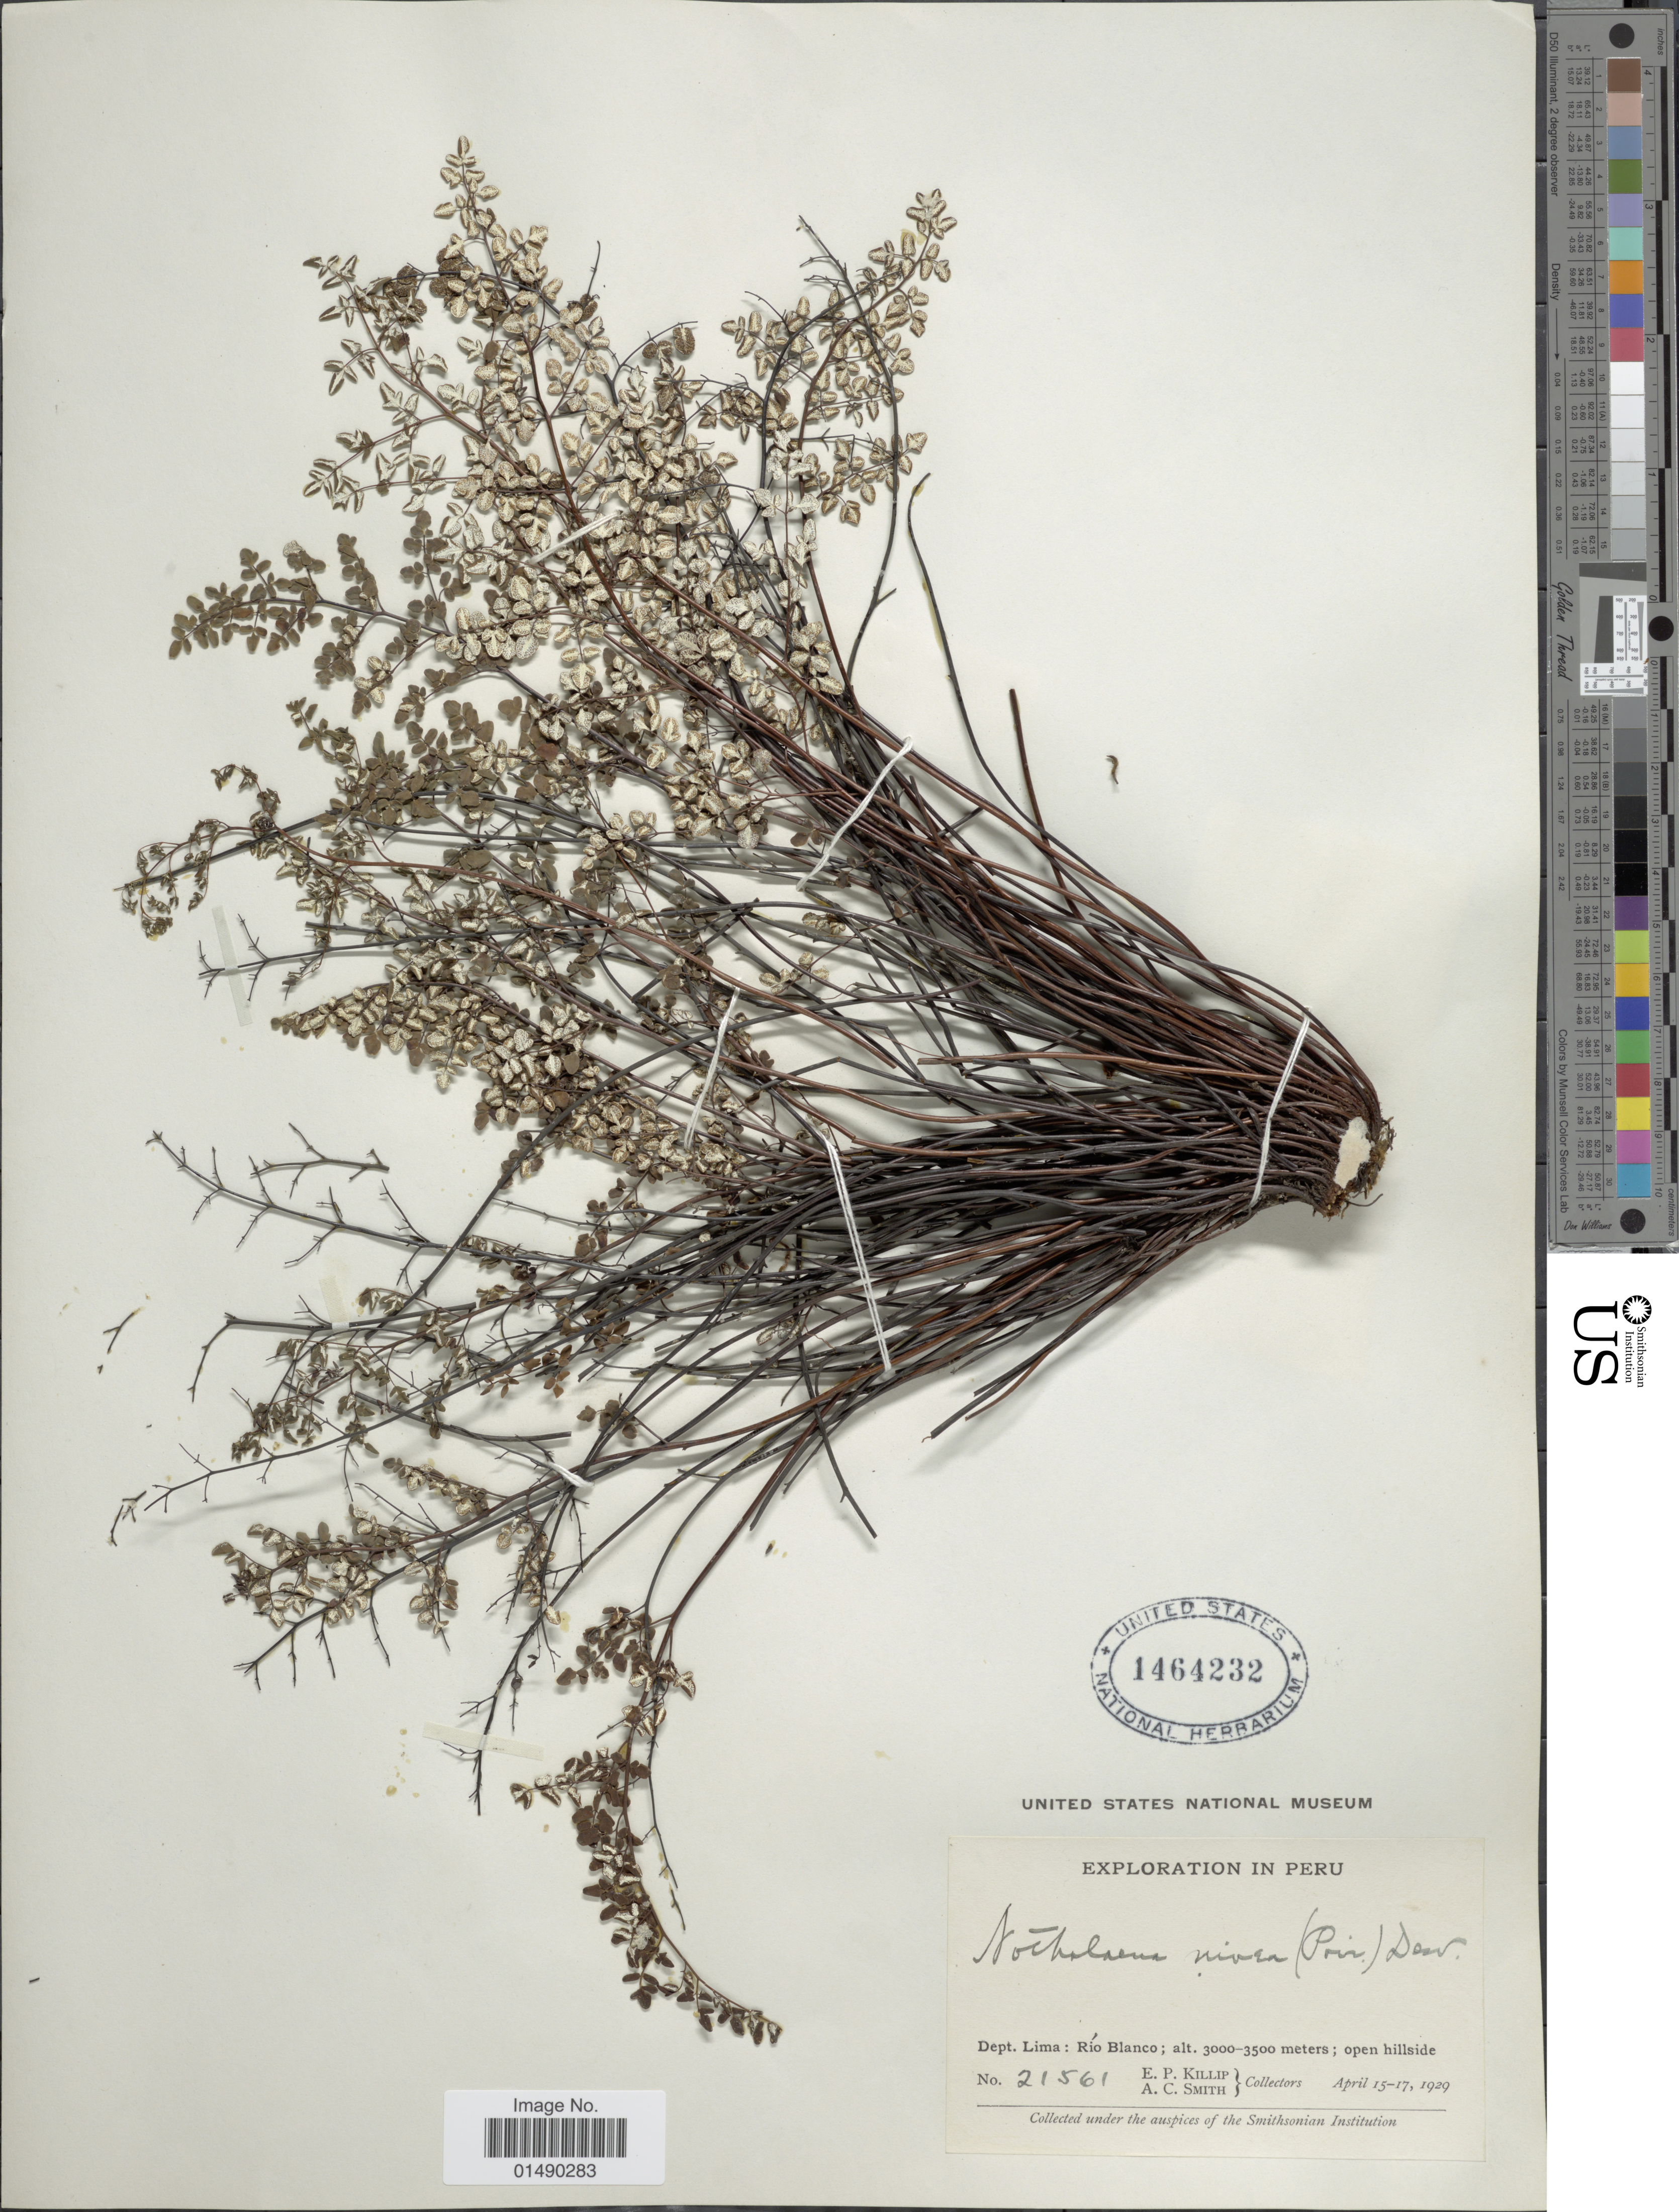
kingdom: Plantae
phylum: Tracheophyta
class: Polypodiopsida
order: Polypodiales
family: Pteridaceae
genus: Argyrochosma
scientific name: Argyrochosma nivea var. nivea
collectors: E. P. Killip & A. C. Smith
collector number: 21561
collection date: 1929-04-15/1929-04-17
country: Peru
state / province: Lima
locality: Peru, dept. Lima: Rio Blanco.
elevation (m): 3000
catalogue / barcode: US 1464232